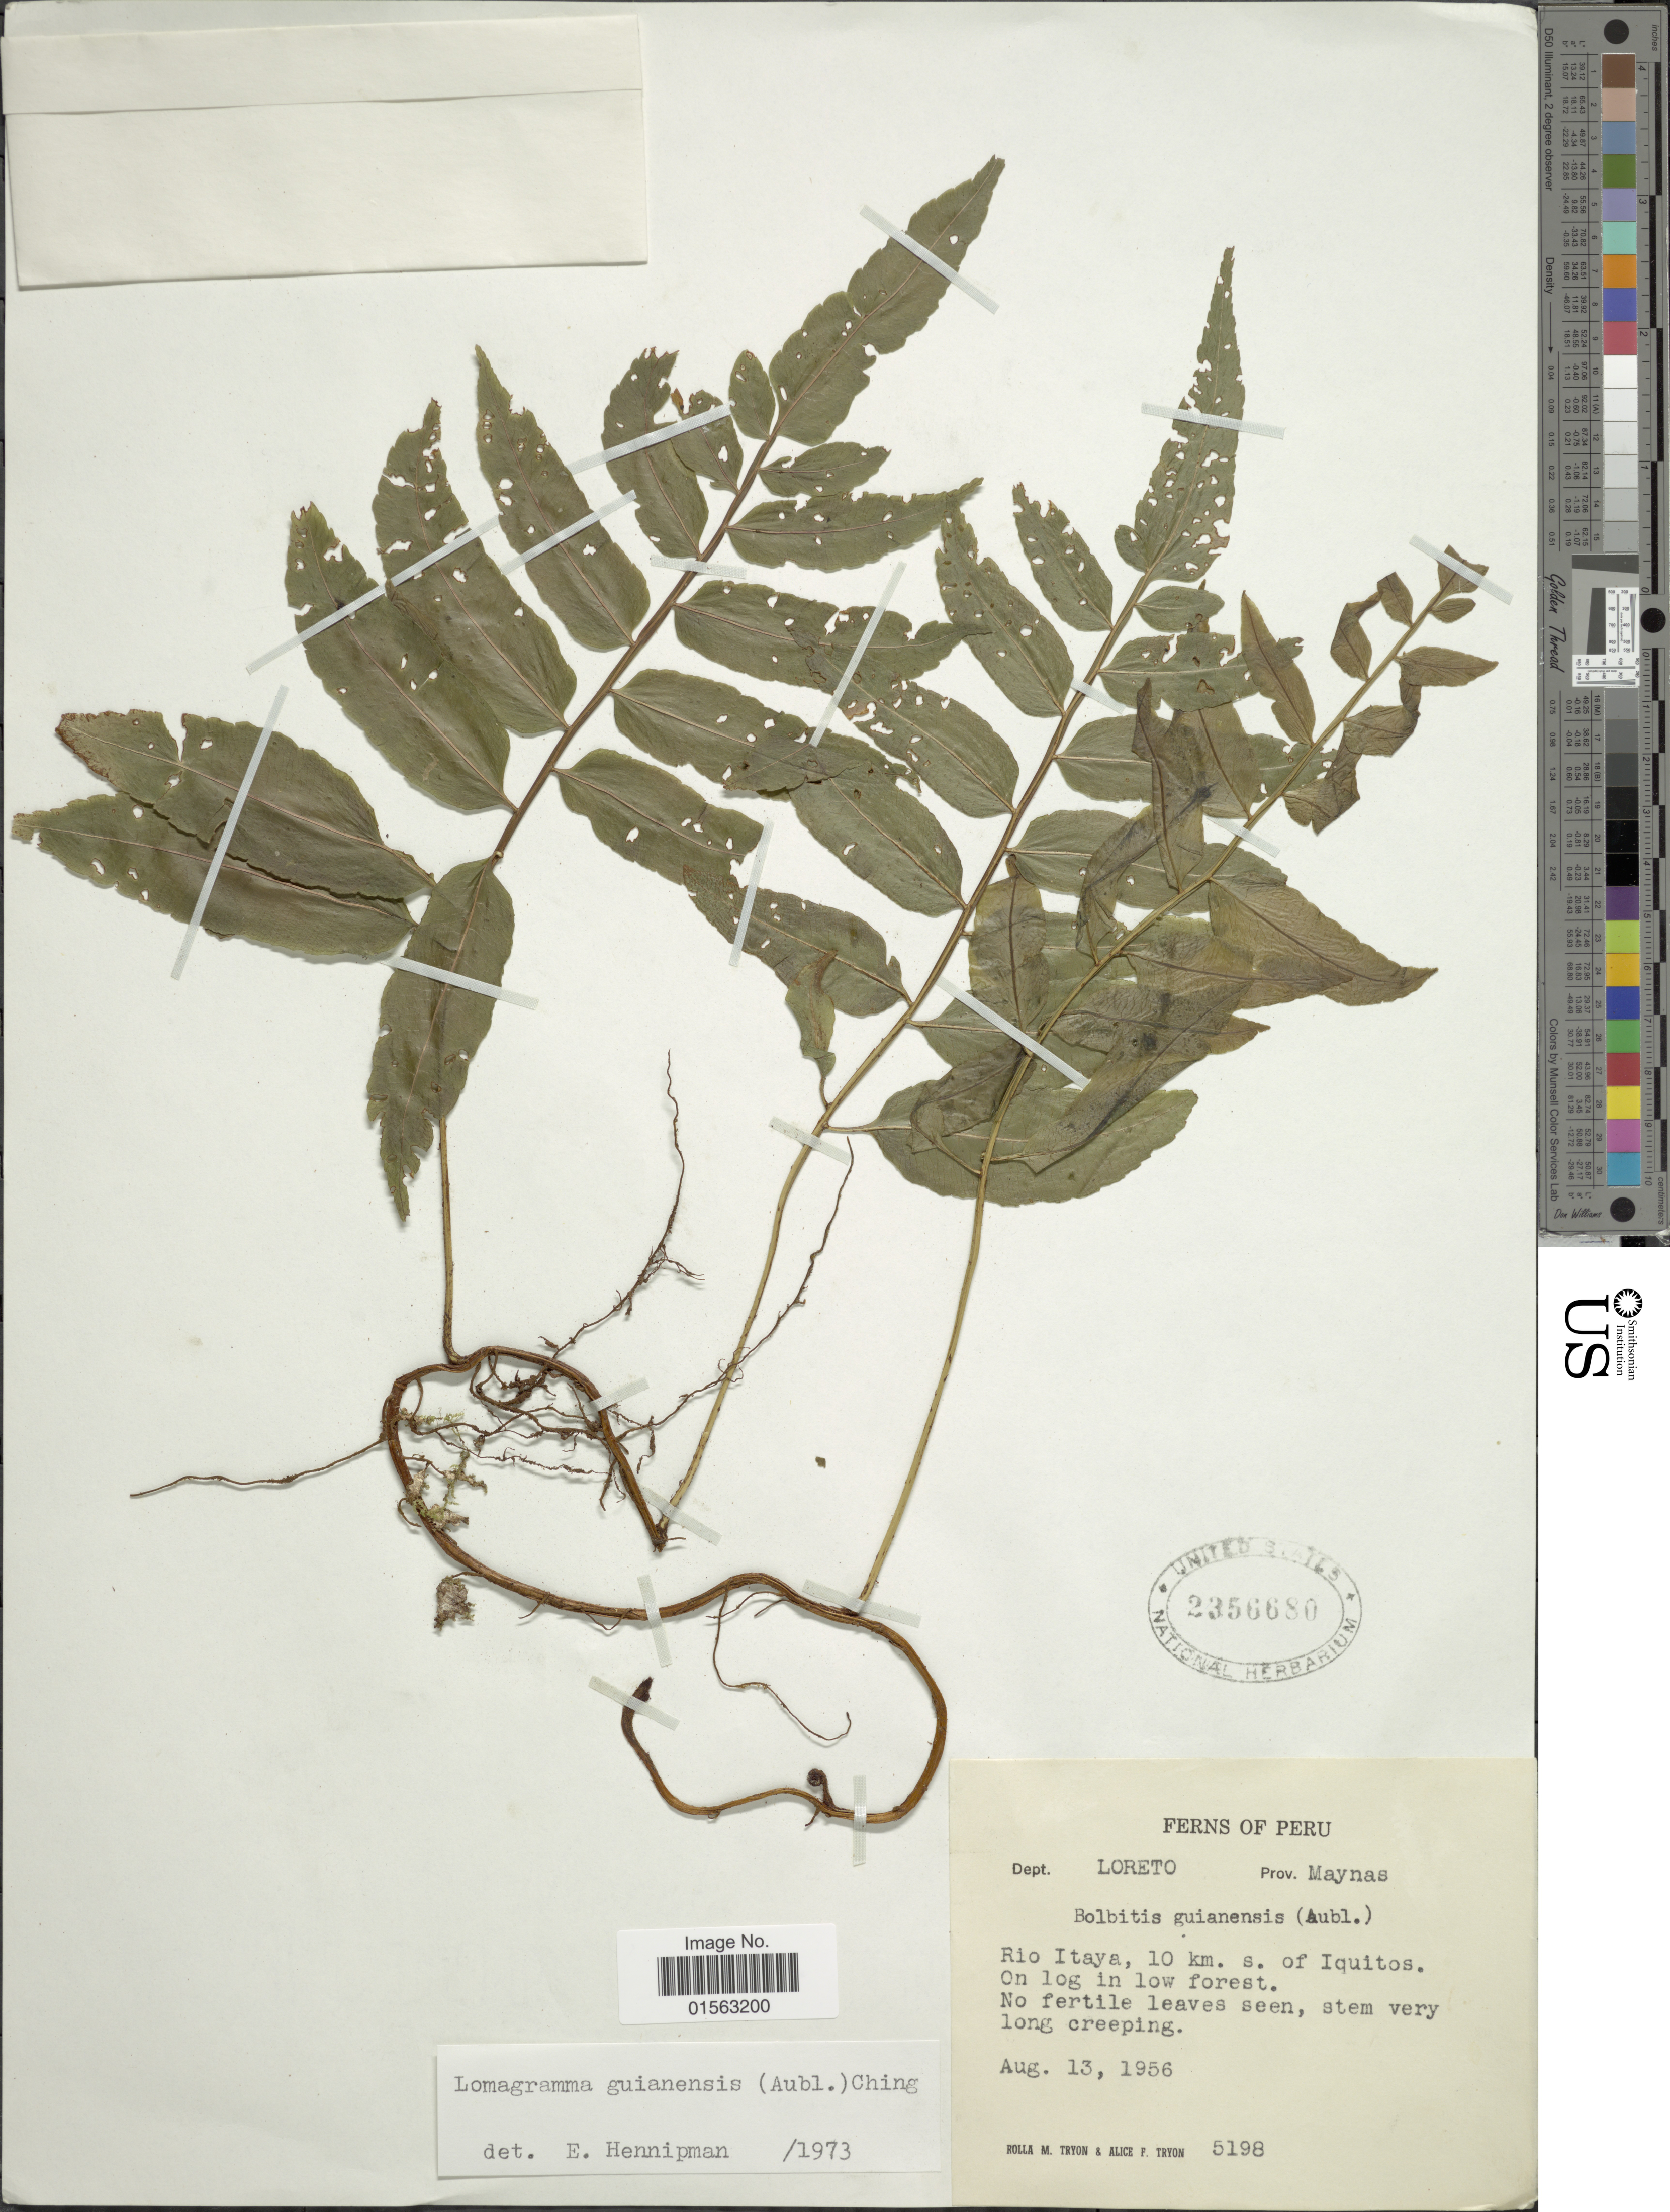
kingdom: Plantae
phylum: Tracheophyta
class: Polypodiopsida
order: Polypodiales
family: Dryopteridaceae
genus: Mickelia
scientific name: Mickelia guianensis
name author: (Aubl.) R.C. Moran et al.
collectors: R. M. Tryon & A. F. Tryon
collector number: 5198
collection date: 1956-08-13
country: Peru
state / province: Loreto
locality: Peru, Prov. Maynas, Rio Itaya, 10 km. s. of Iquitos, on log in low forest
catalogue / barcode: US 2356680